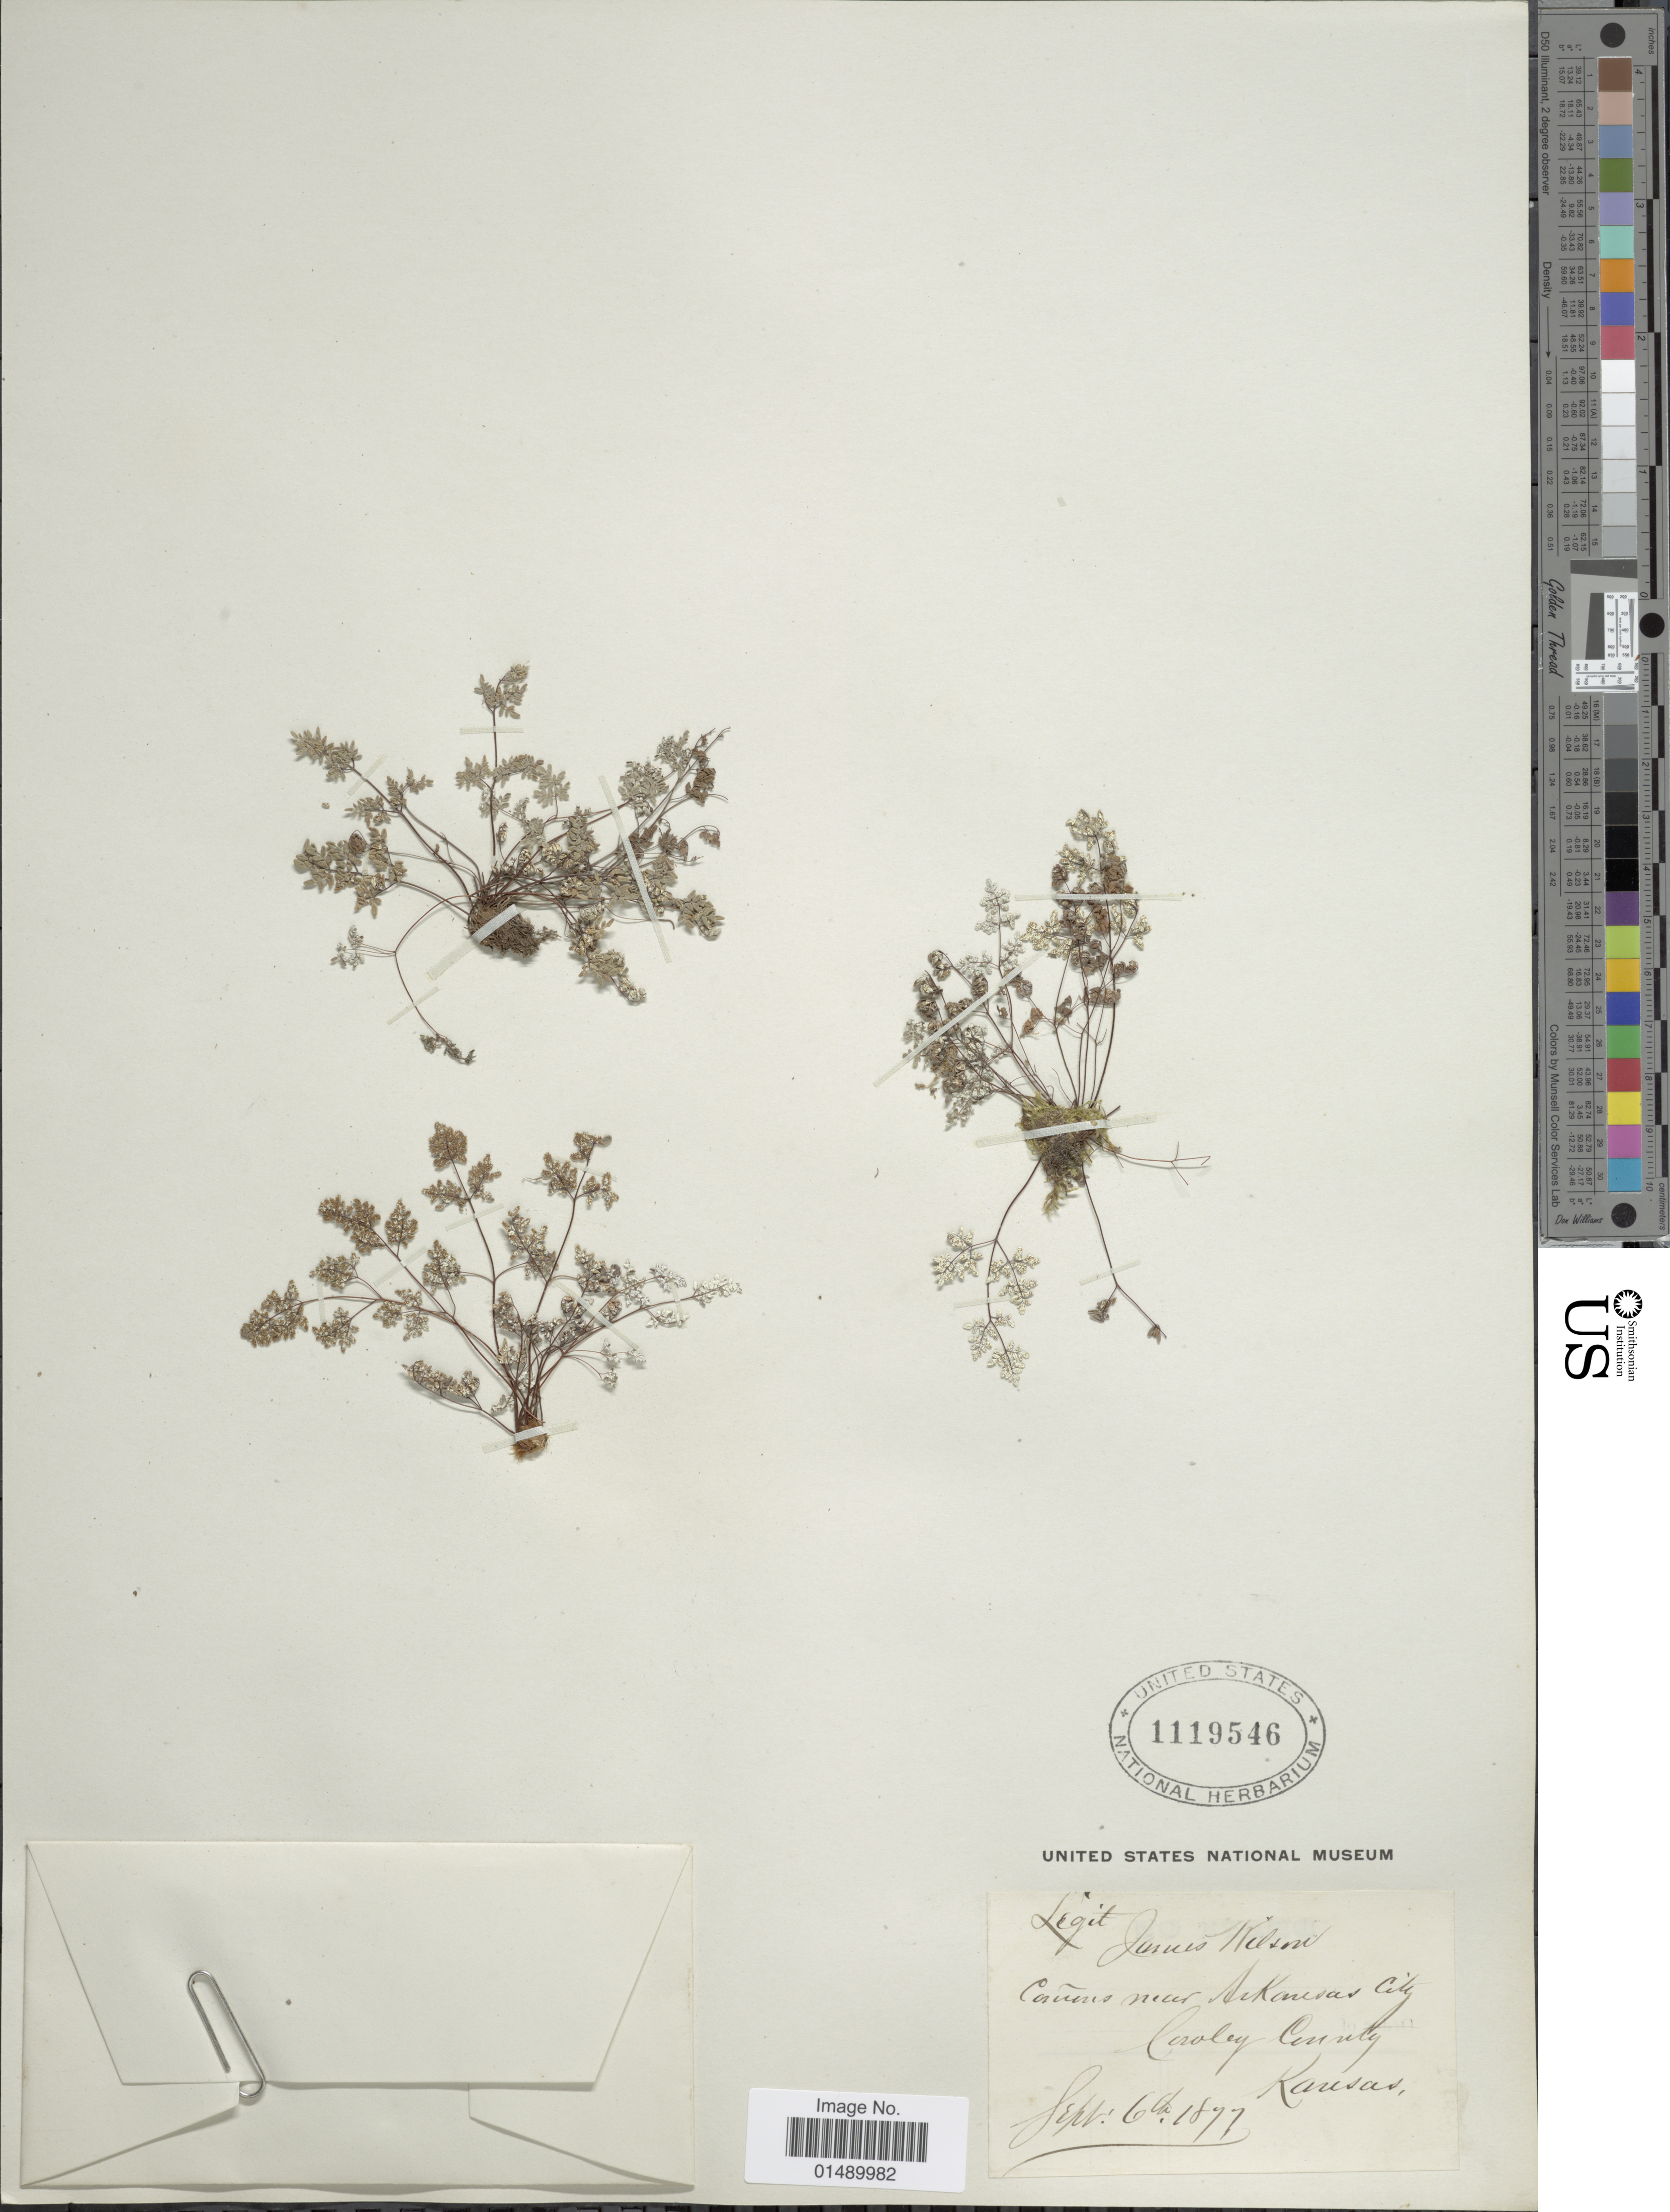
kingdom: Plantae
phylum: Tracheophyta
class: Polypodiopsida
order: Polypodiales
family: Pteridaceae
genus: Argyrochosma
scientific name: Argyrochosma dealbata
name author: (Pursh) Windham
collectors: J. Wilson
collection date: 1877-09-06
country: United States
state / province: Kansas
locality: Coroley County.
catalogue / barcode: US 1119546